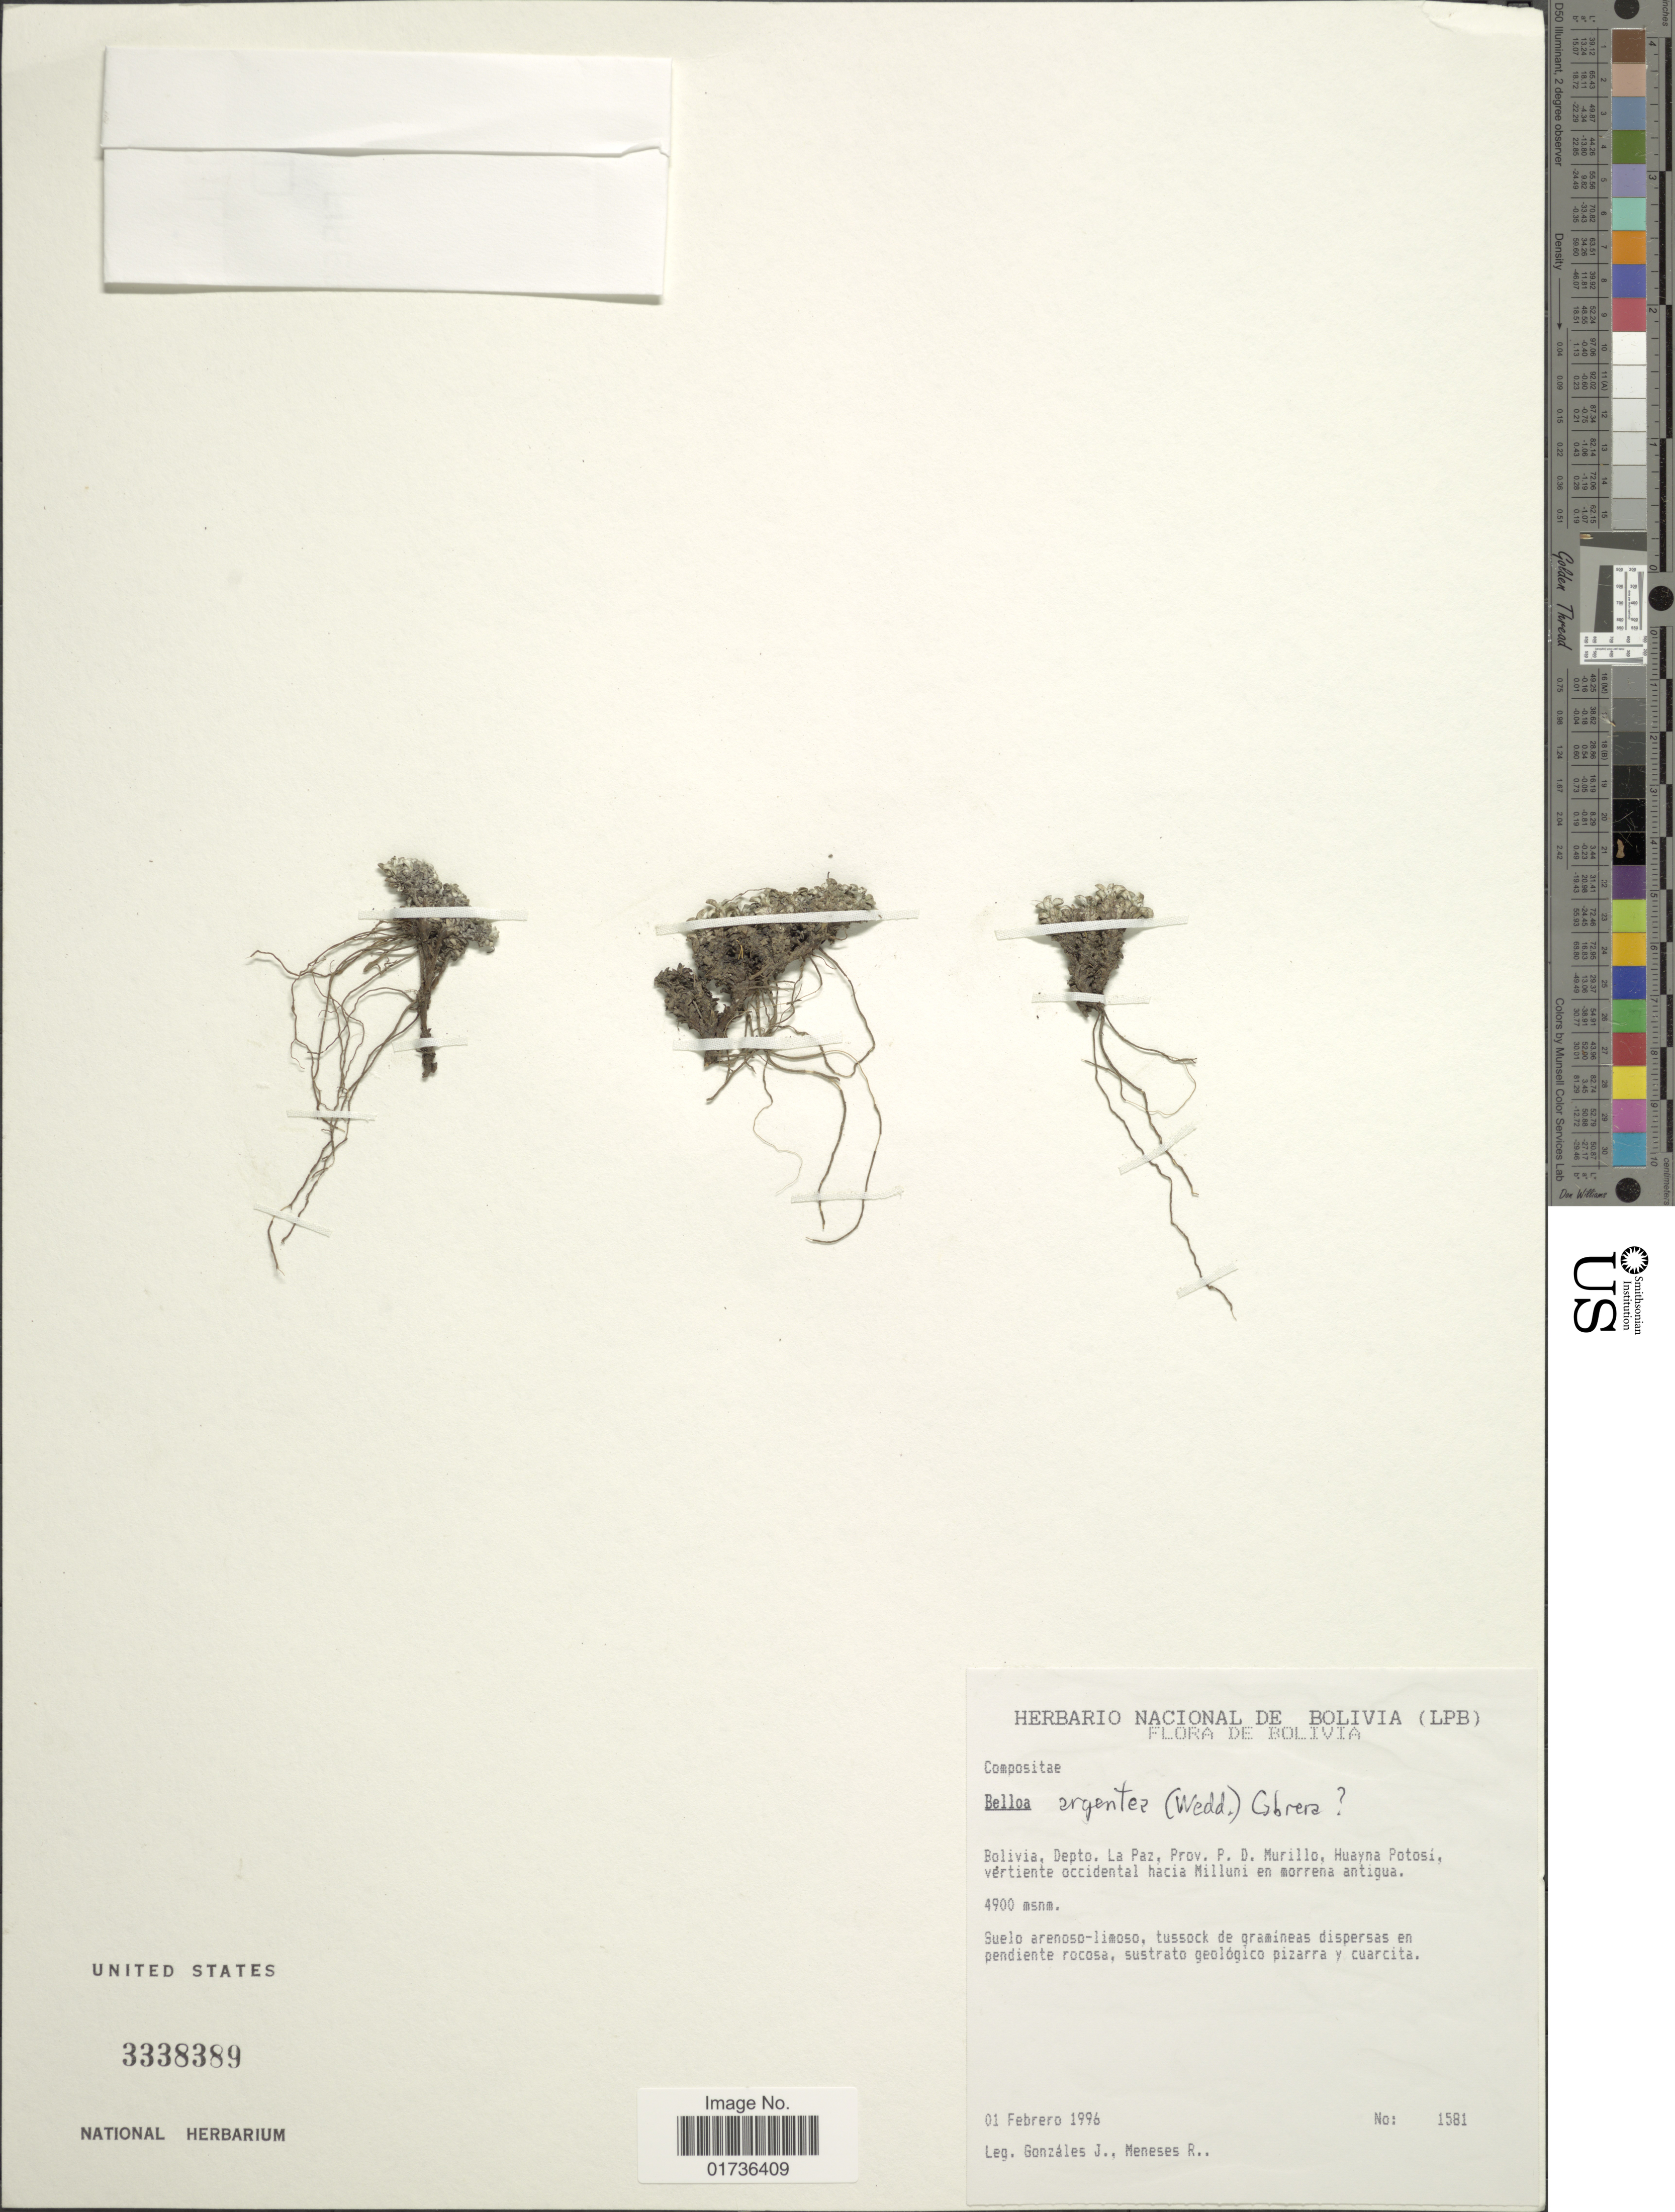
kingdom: Plantae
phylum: Tracheophyta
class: Magnoliopsida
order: Asterales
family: Asteraceae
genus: Belloa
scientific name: Belloa argentea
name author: (Wedd.) Cabrera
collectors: J. Gonzales & R. I. Meneses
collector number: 1581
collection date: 1996-02-01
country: Bolivia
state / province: La Paz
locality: Depto. La Paz, Prov. P.D. Murillo, Huayna Potosí, vertiente occidental hacia Milluni en morrena antigua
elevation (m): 4900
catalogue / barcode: US 3338389